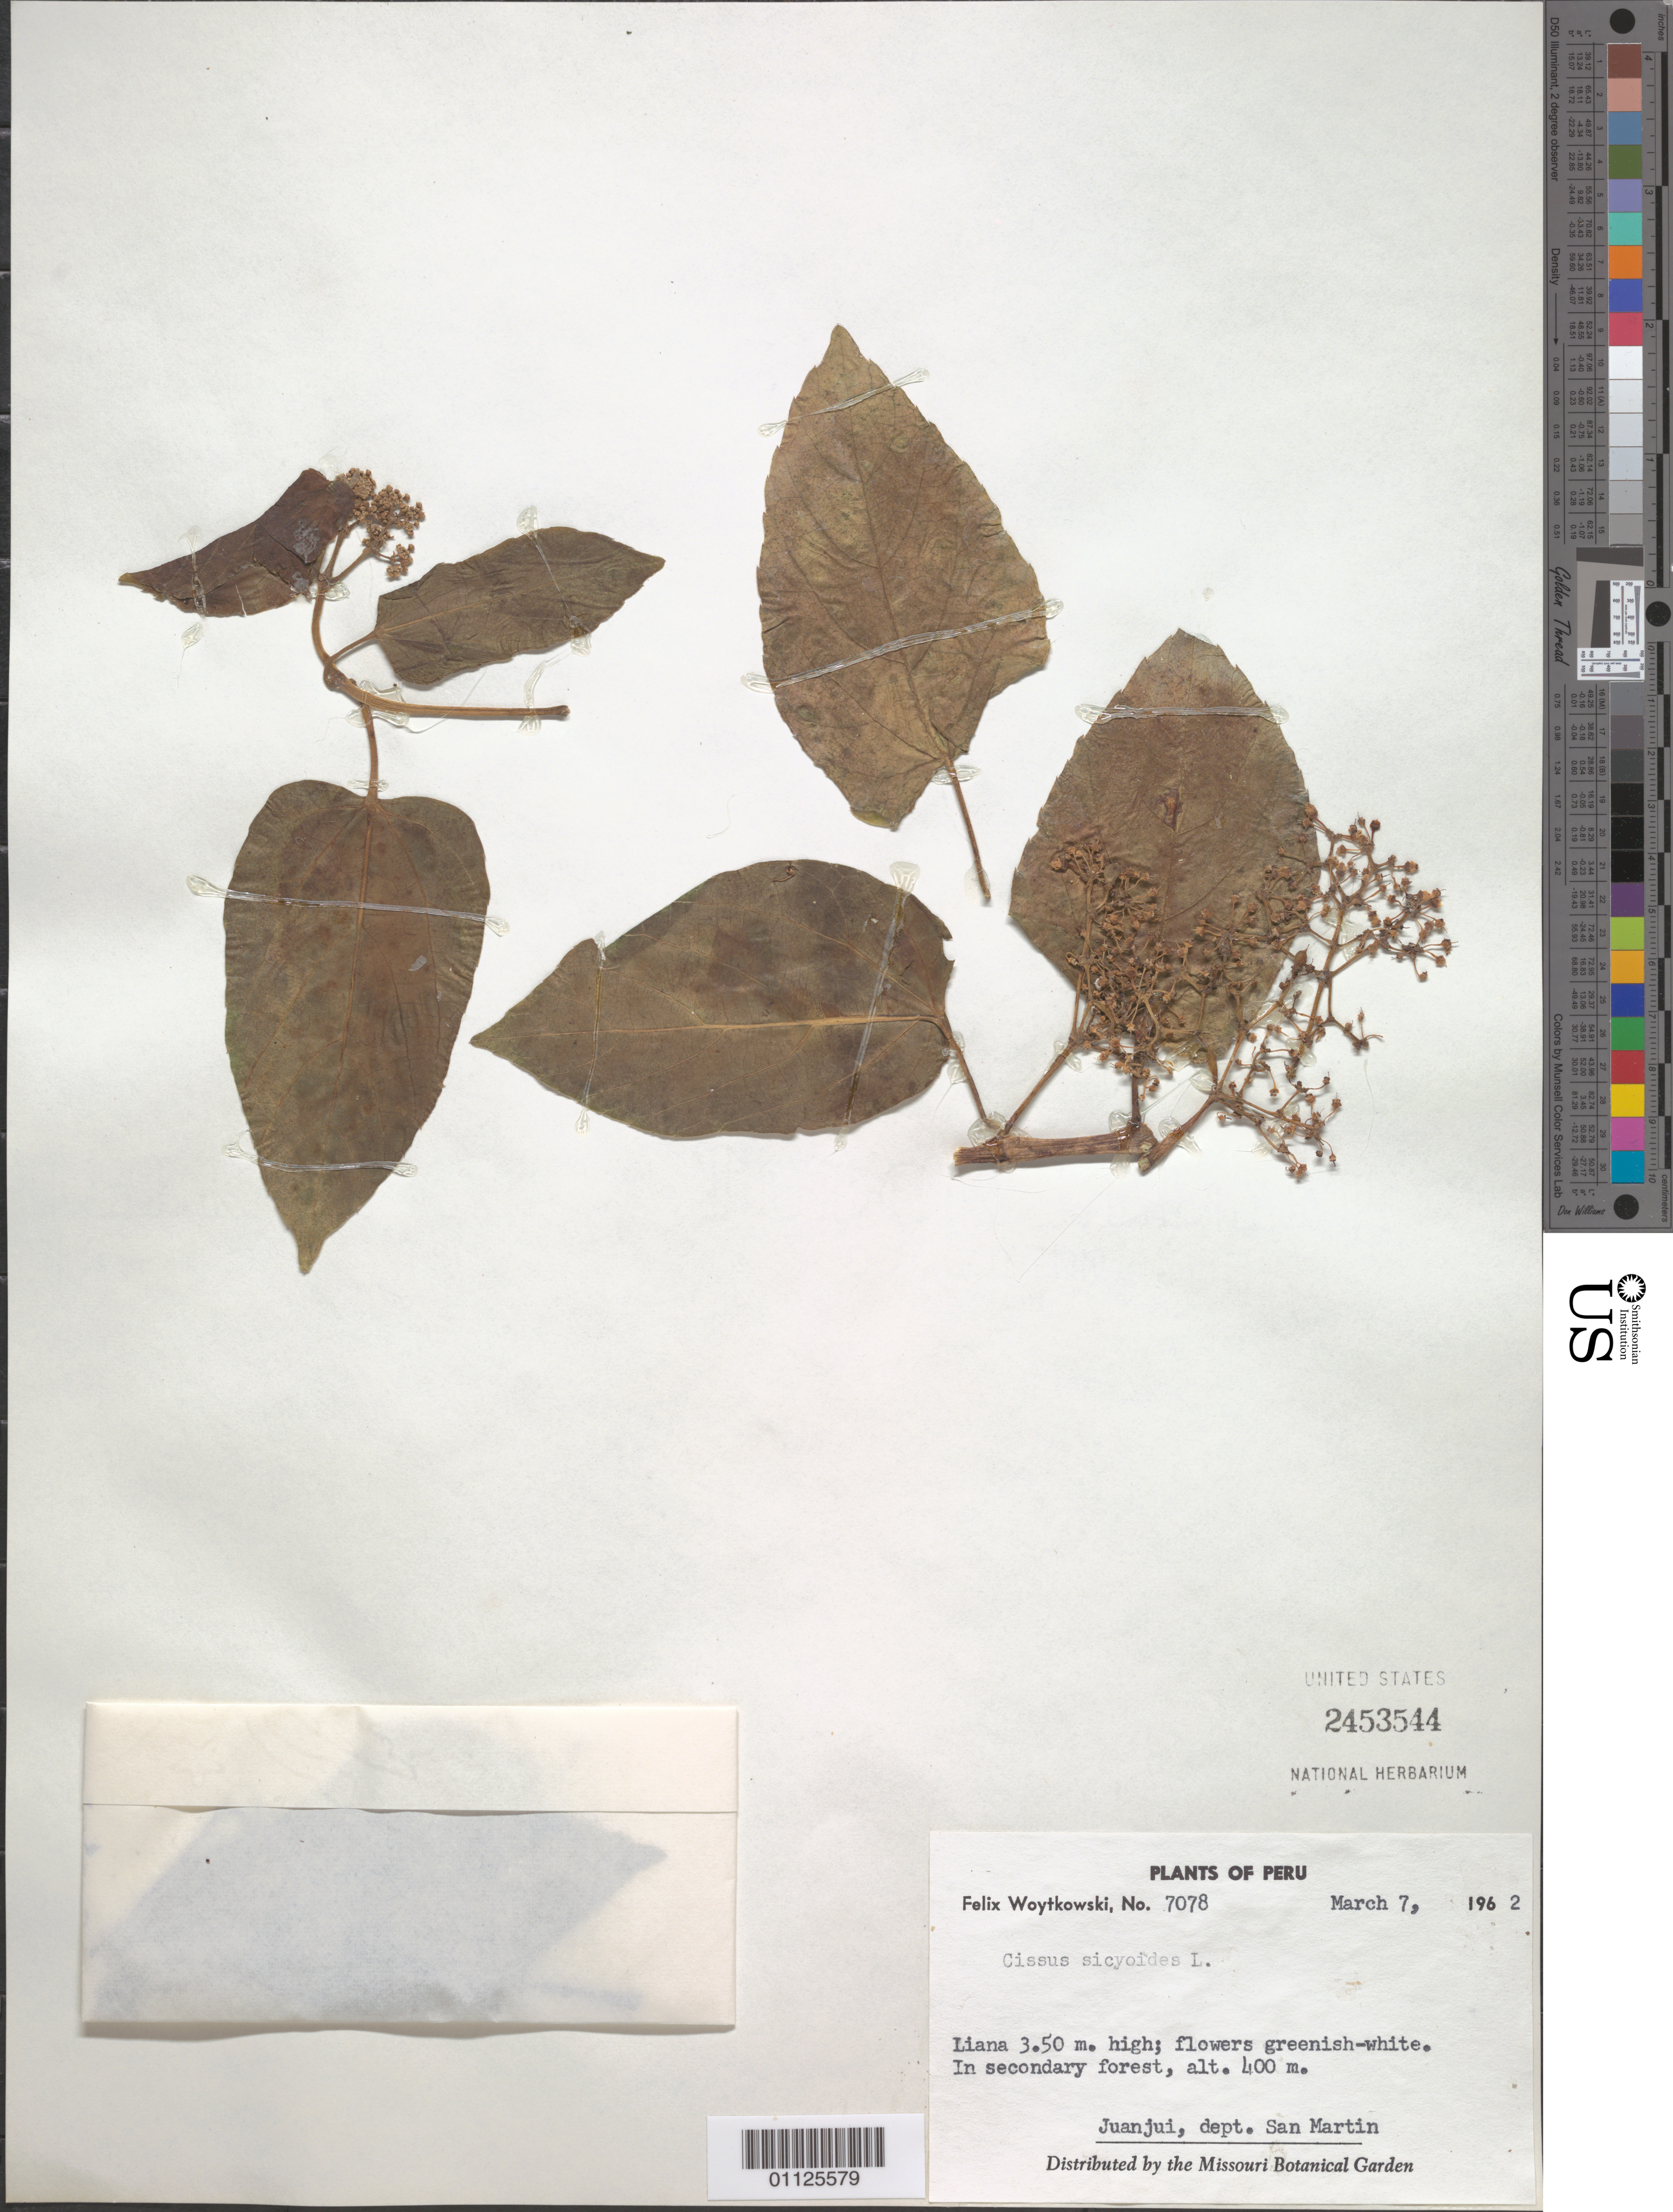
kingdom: Plantae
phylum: Tracheophyta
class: Magnoliopsida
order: Vitales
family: Vitaceae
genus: Cissus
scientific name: Cissus verticillata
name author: (L.) Nicolson & C.E. Jarvis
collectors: F. Woytkowski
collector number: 7078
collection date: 1962-03-07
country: Peru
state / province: San Martín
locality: Juanjui.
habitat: In secondary forest, liana.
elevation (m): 400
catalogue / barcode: US 2453544